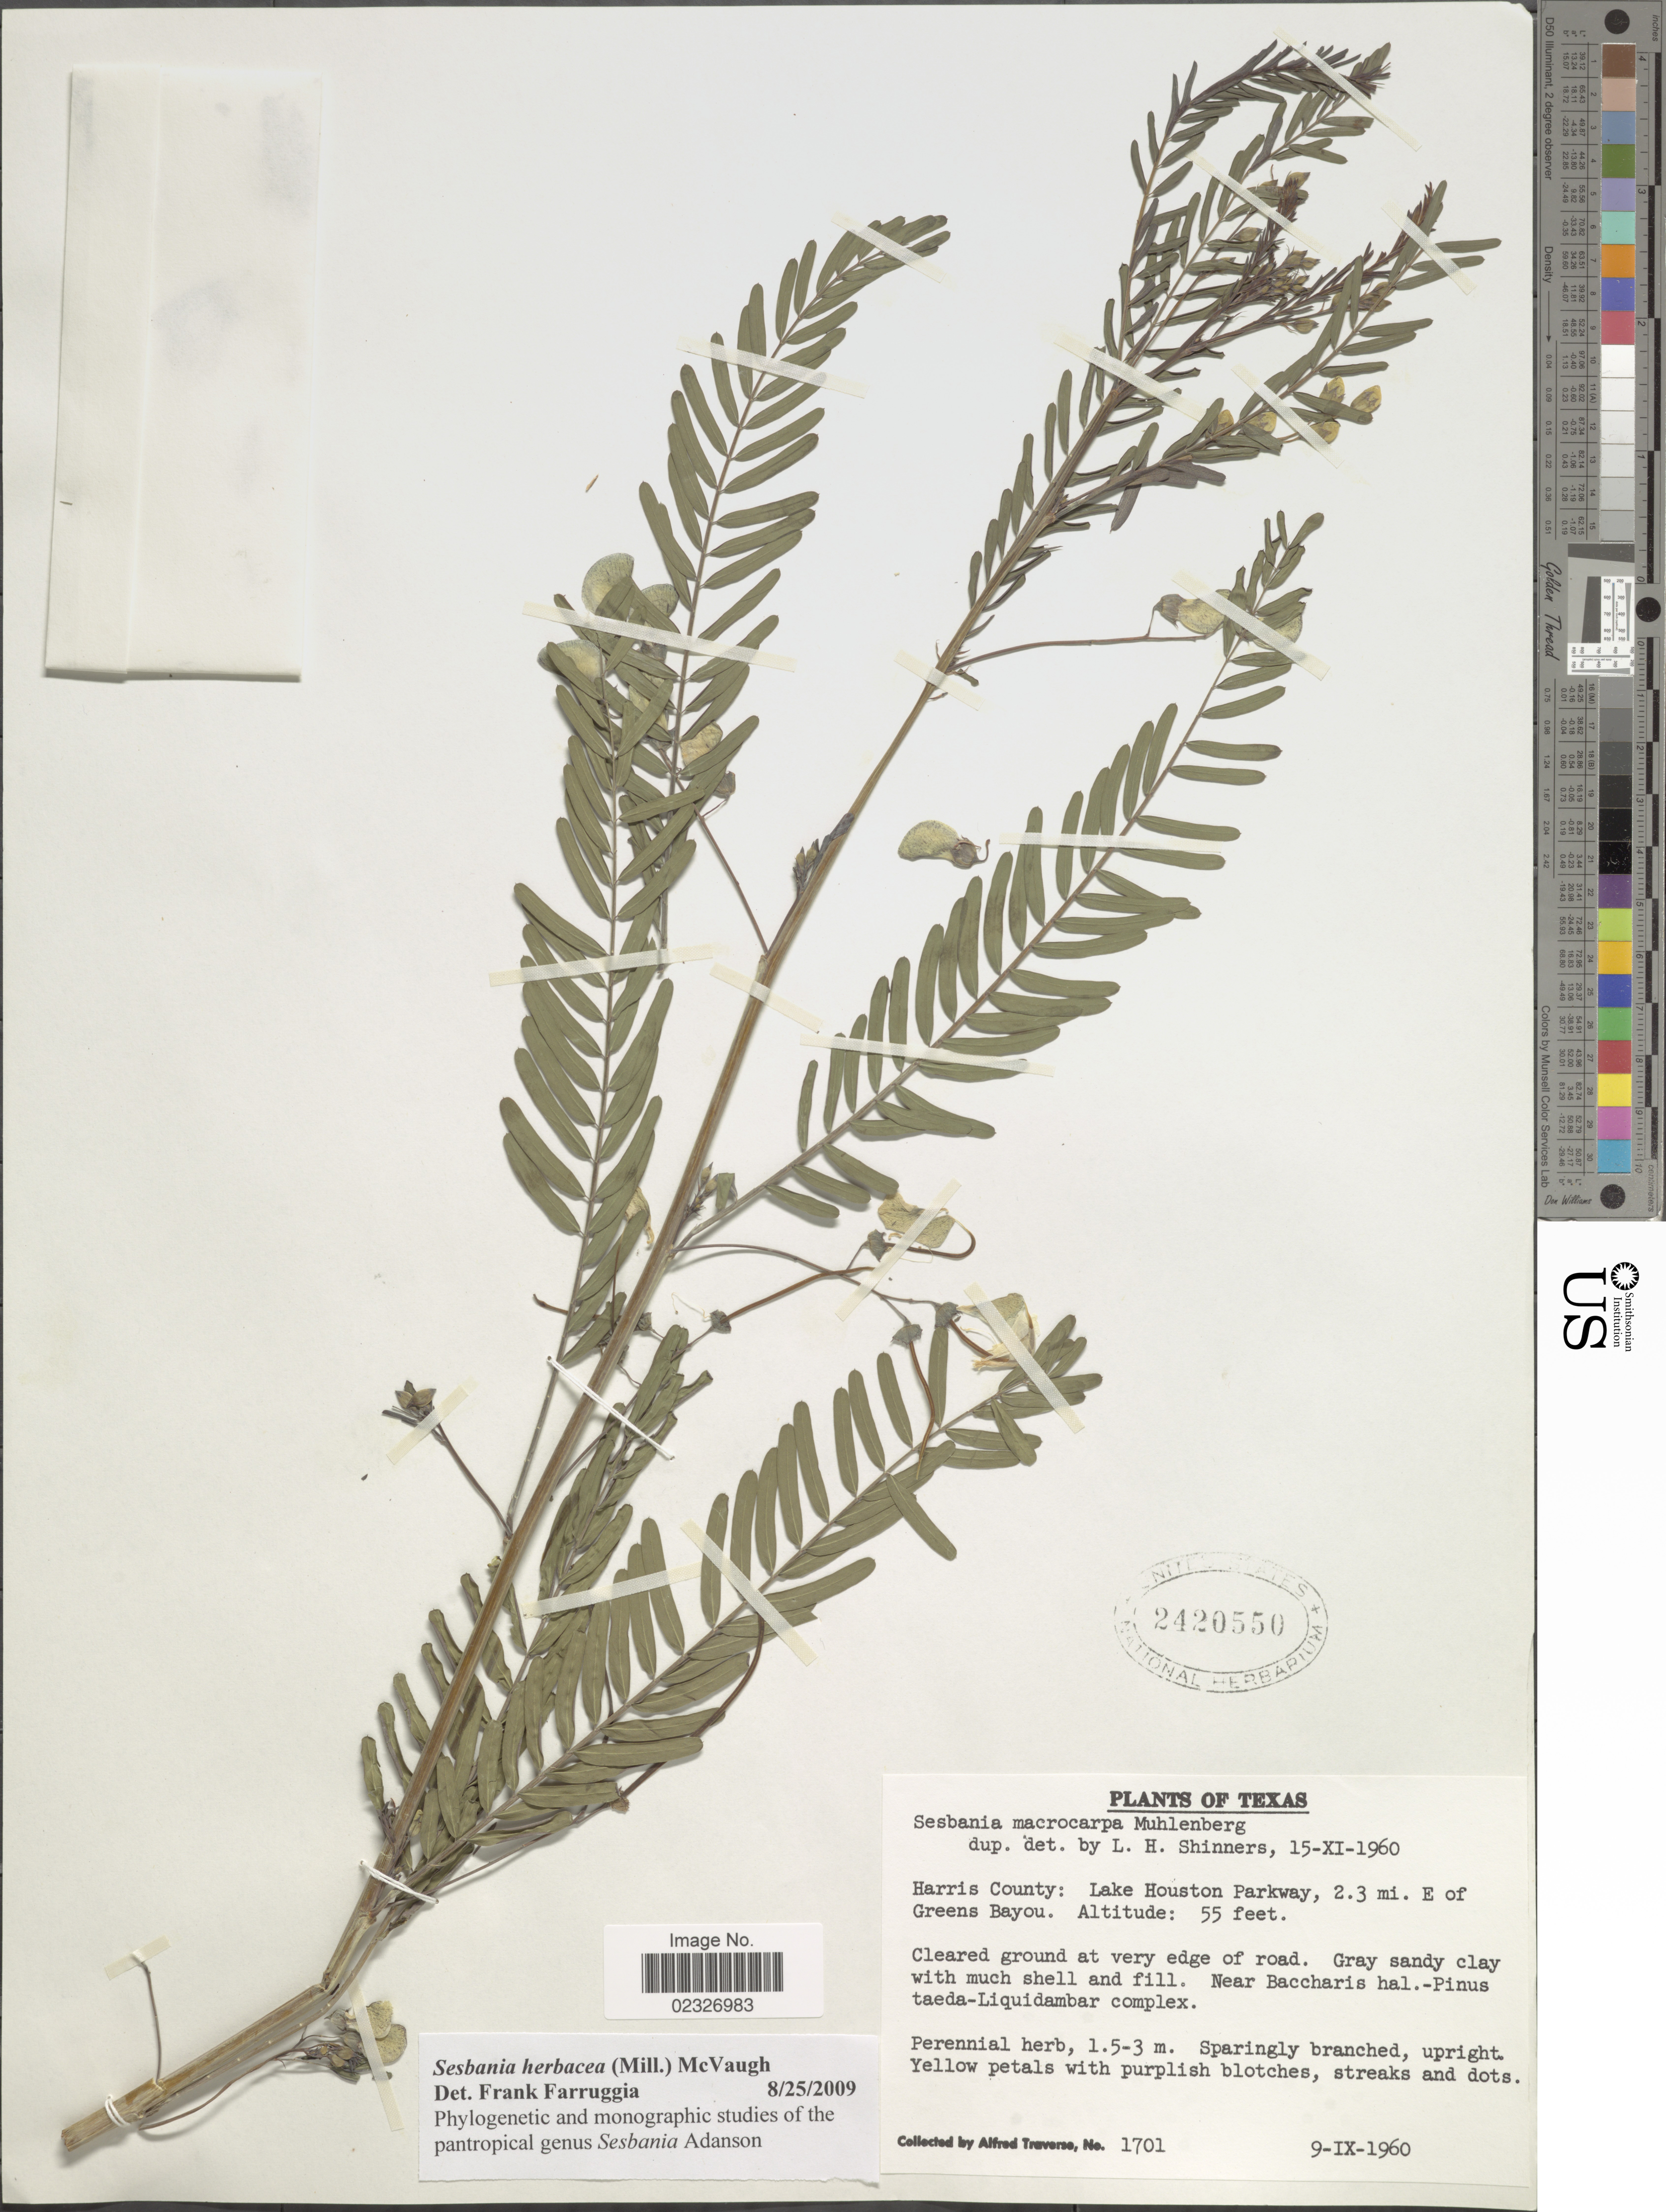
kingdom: Plantae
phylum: Tracheophyta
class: Magnoliopsida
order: Fabales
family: Fabaceae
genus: Sesbania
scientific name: Sesbania herbacea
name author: (Mill.) McVaugh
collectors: A. Traverse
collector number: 1701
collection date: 1960-09-09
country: United States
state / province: Texas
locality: Harris County: Lake Houston Parkway, 2.3 mi. E of Greens Bayou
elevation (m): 17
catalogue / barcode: US 2420550